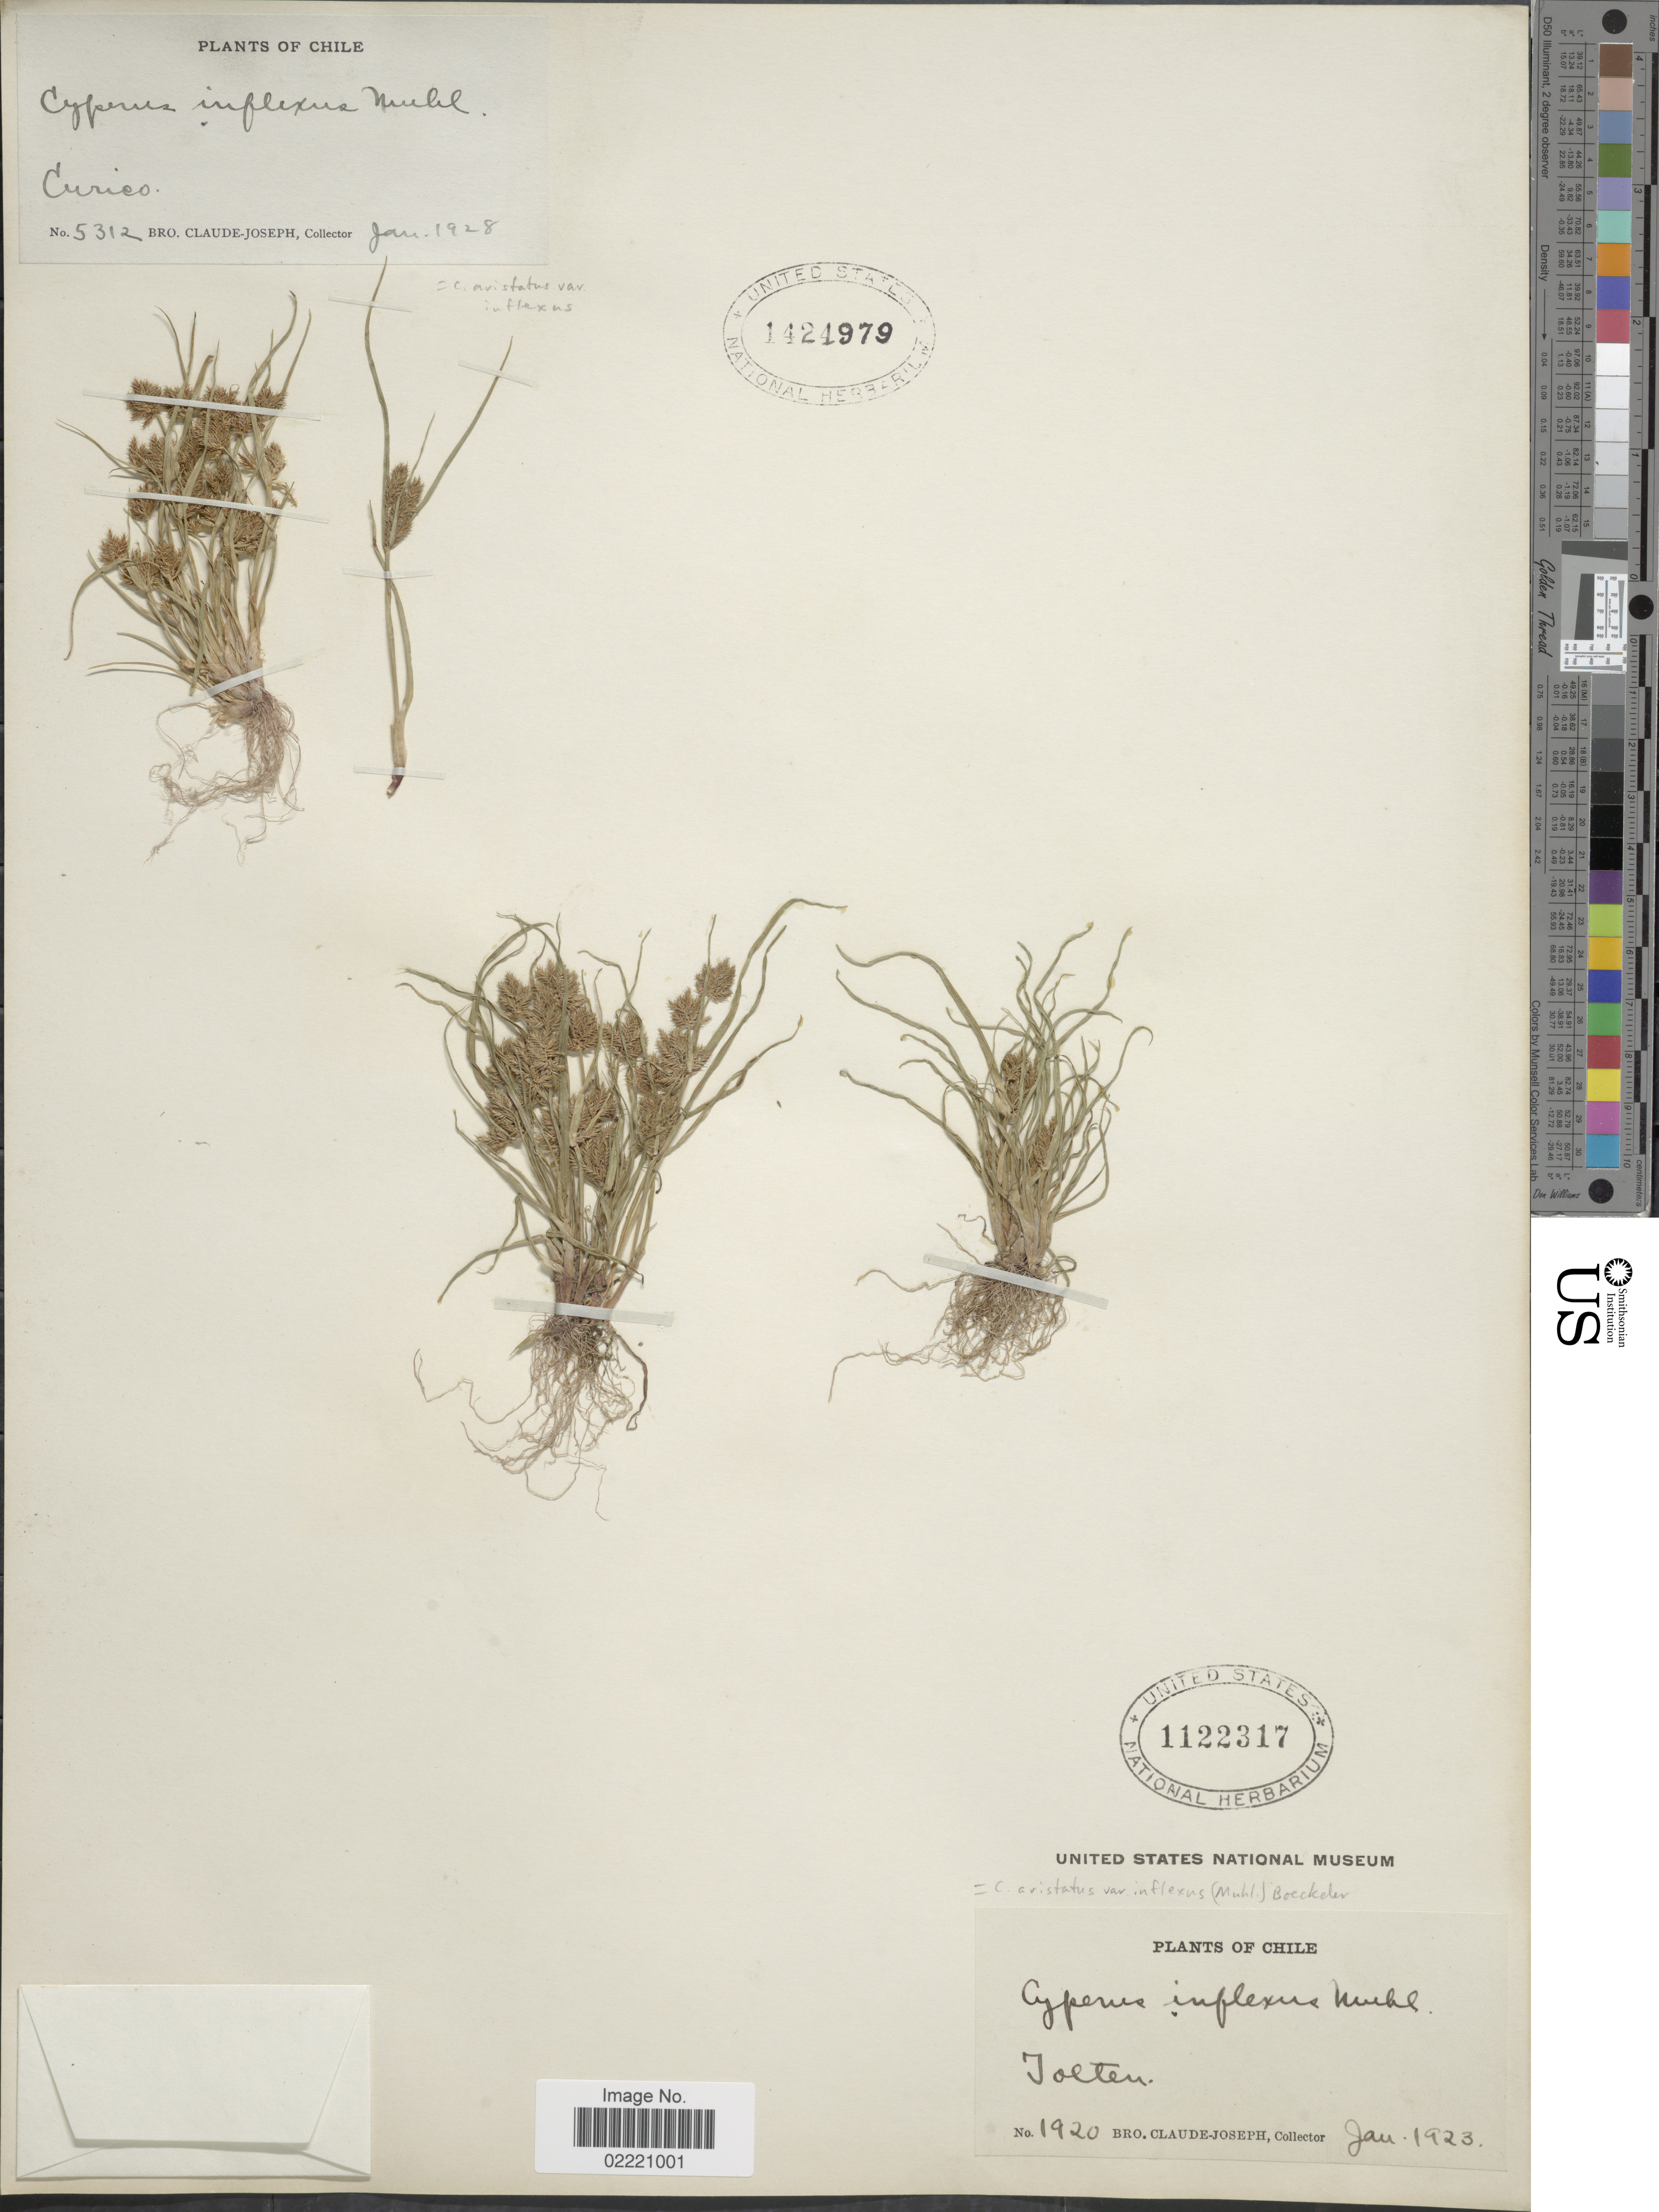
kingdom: Plantae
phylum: Tracheophyta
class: Liliopsida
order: Poales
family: Cyperaceae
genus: Cyperus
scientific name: Cyperus squarrosus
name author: L.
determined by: Strong, Mark T., (BOT), Smithsonian Institution - National Museum of Natural History (UNITED STATES)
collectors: Bro. Claude-Joseph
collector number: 5312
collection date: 1928-01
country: Chile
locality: Curico.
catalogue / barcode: US 1424979-2